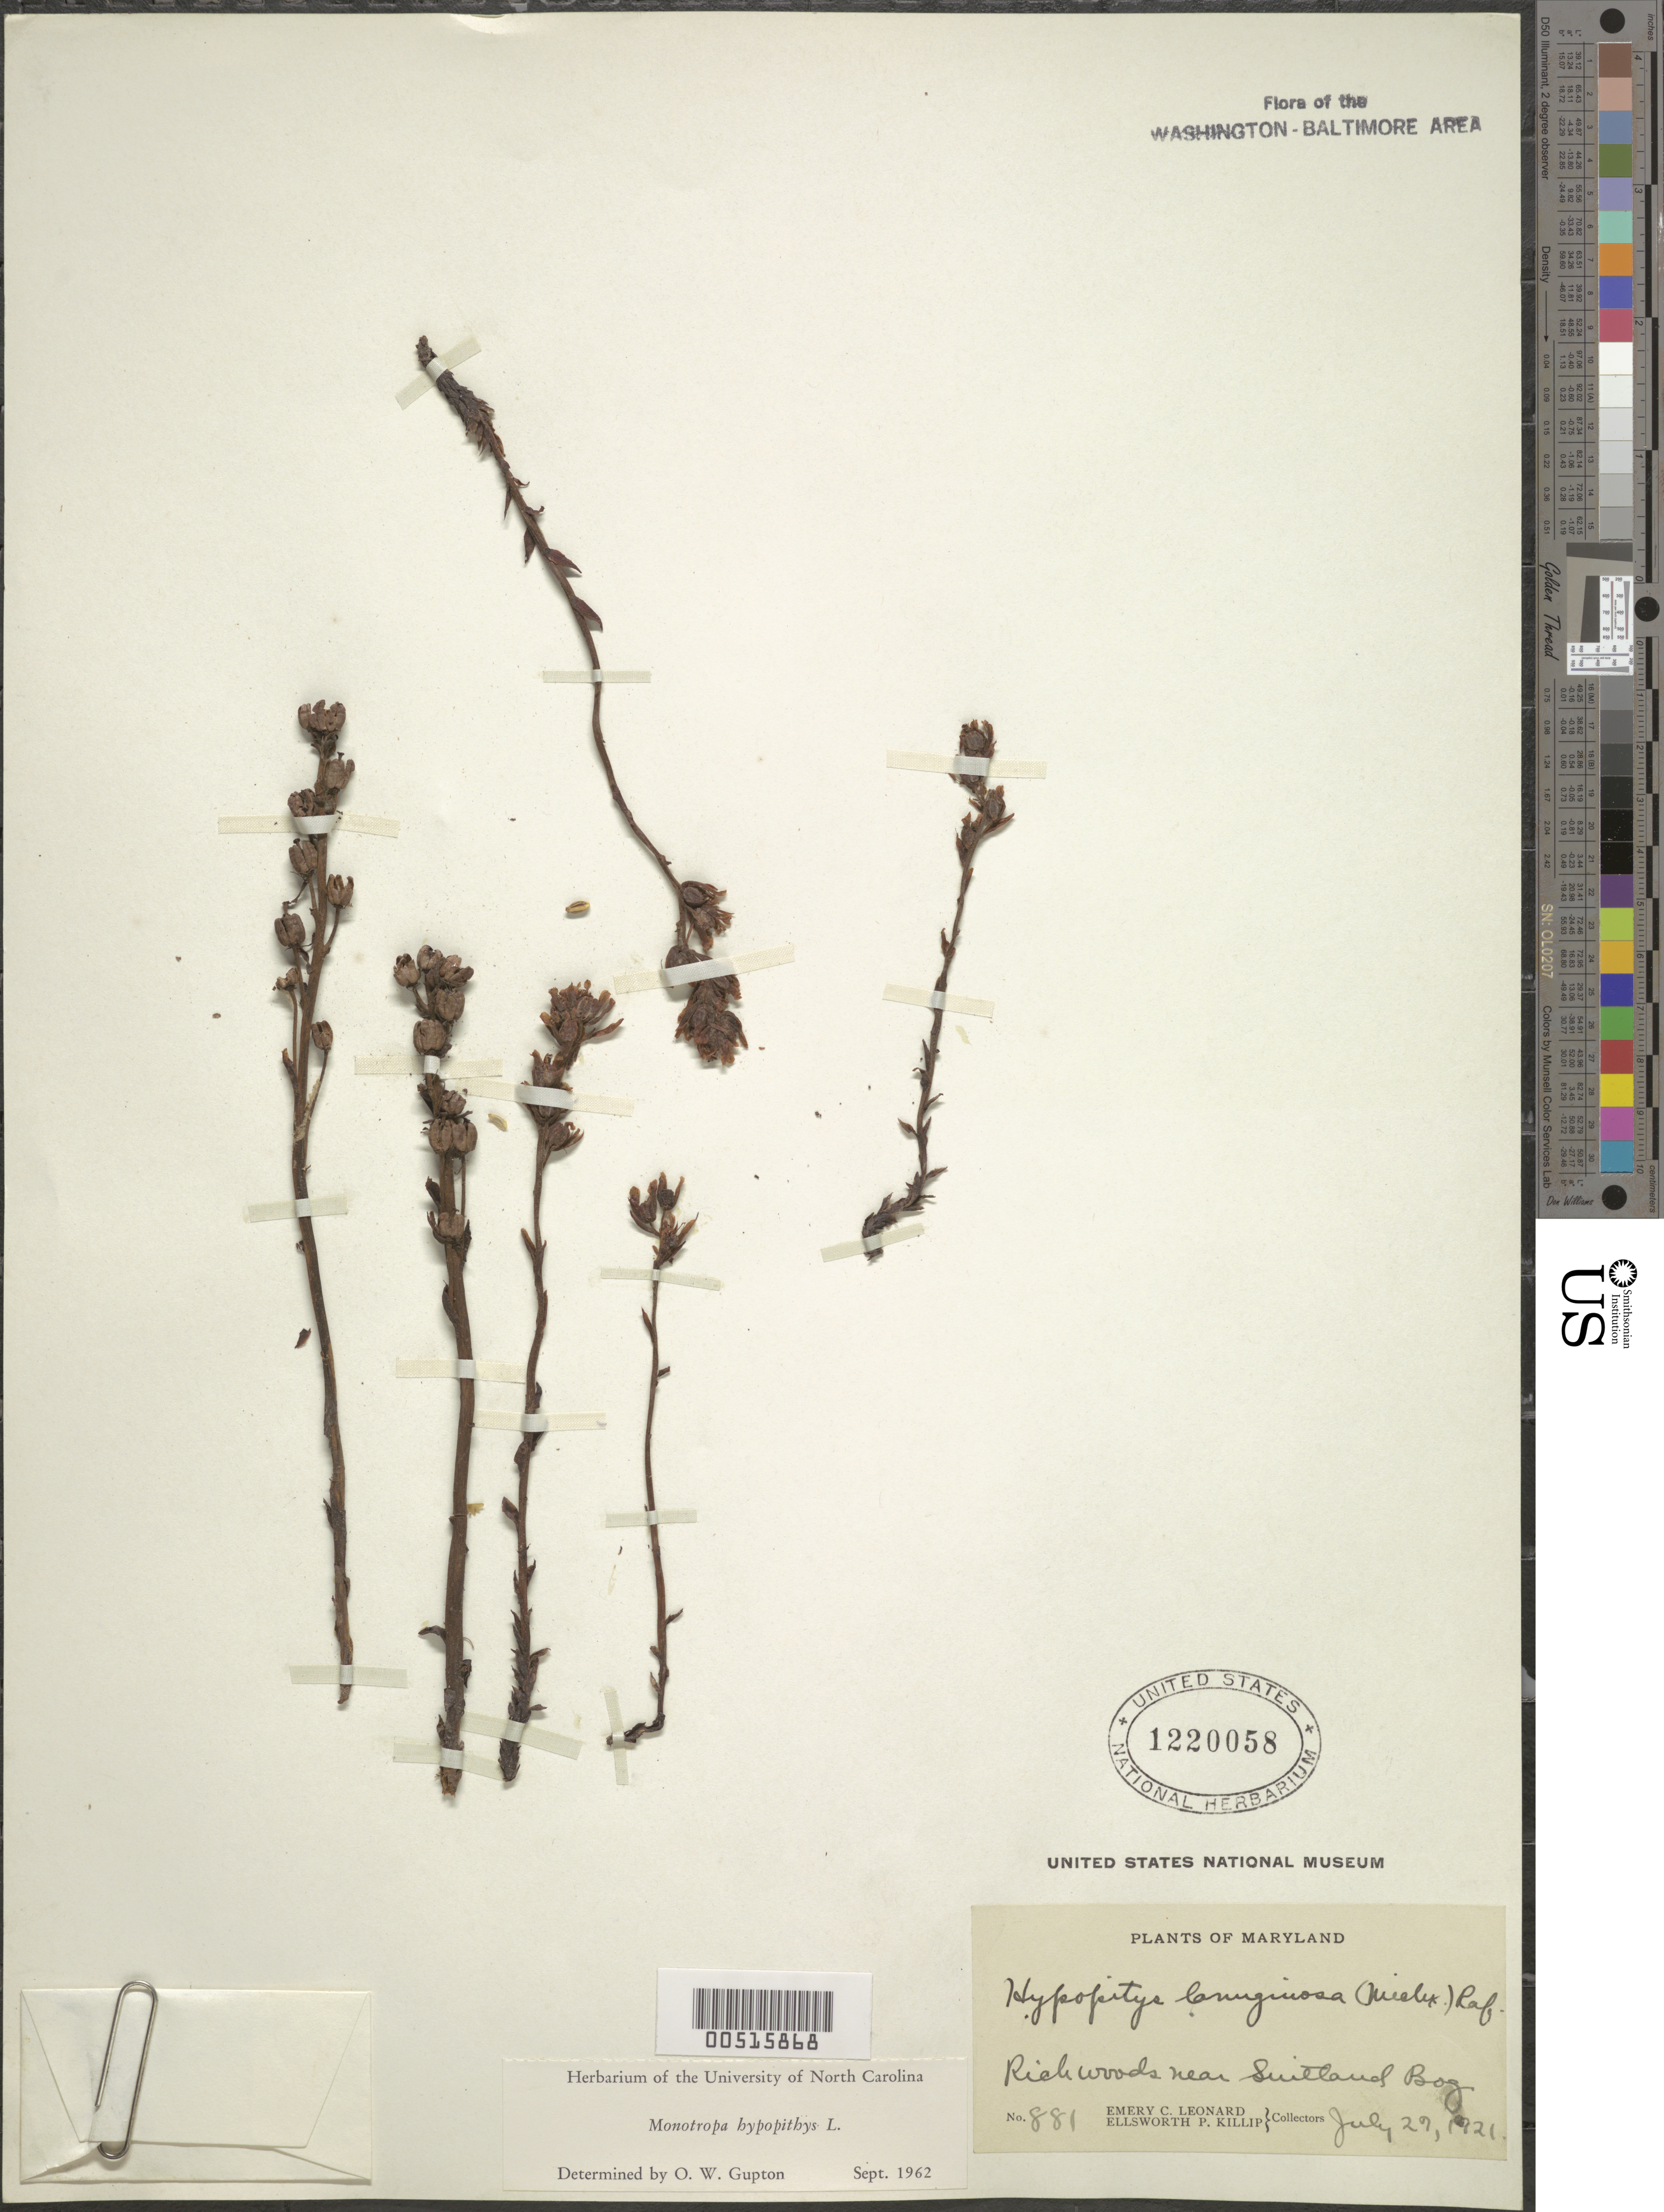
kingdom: Plantae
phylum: Tracheophyta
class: Magnoliopsida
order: Ericales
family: Ericaceae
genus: Hypopitys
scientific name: Hypopitys monotropa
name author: Crantz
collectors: E. C. Leonard & E. P. Killip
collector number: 881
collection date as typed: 29 Jul 1921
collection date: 1921-07-29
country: United States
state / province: Maryland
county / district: Prince George's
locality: Suitland Bog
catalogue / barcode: US 1220058